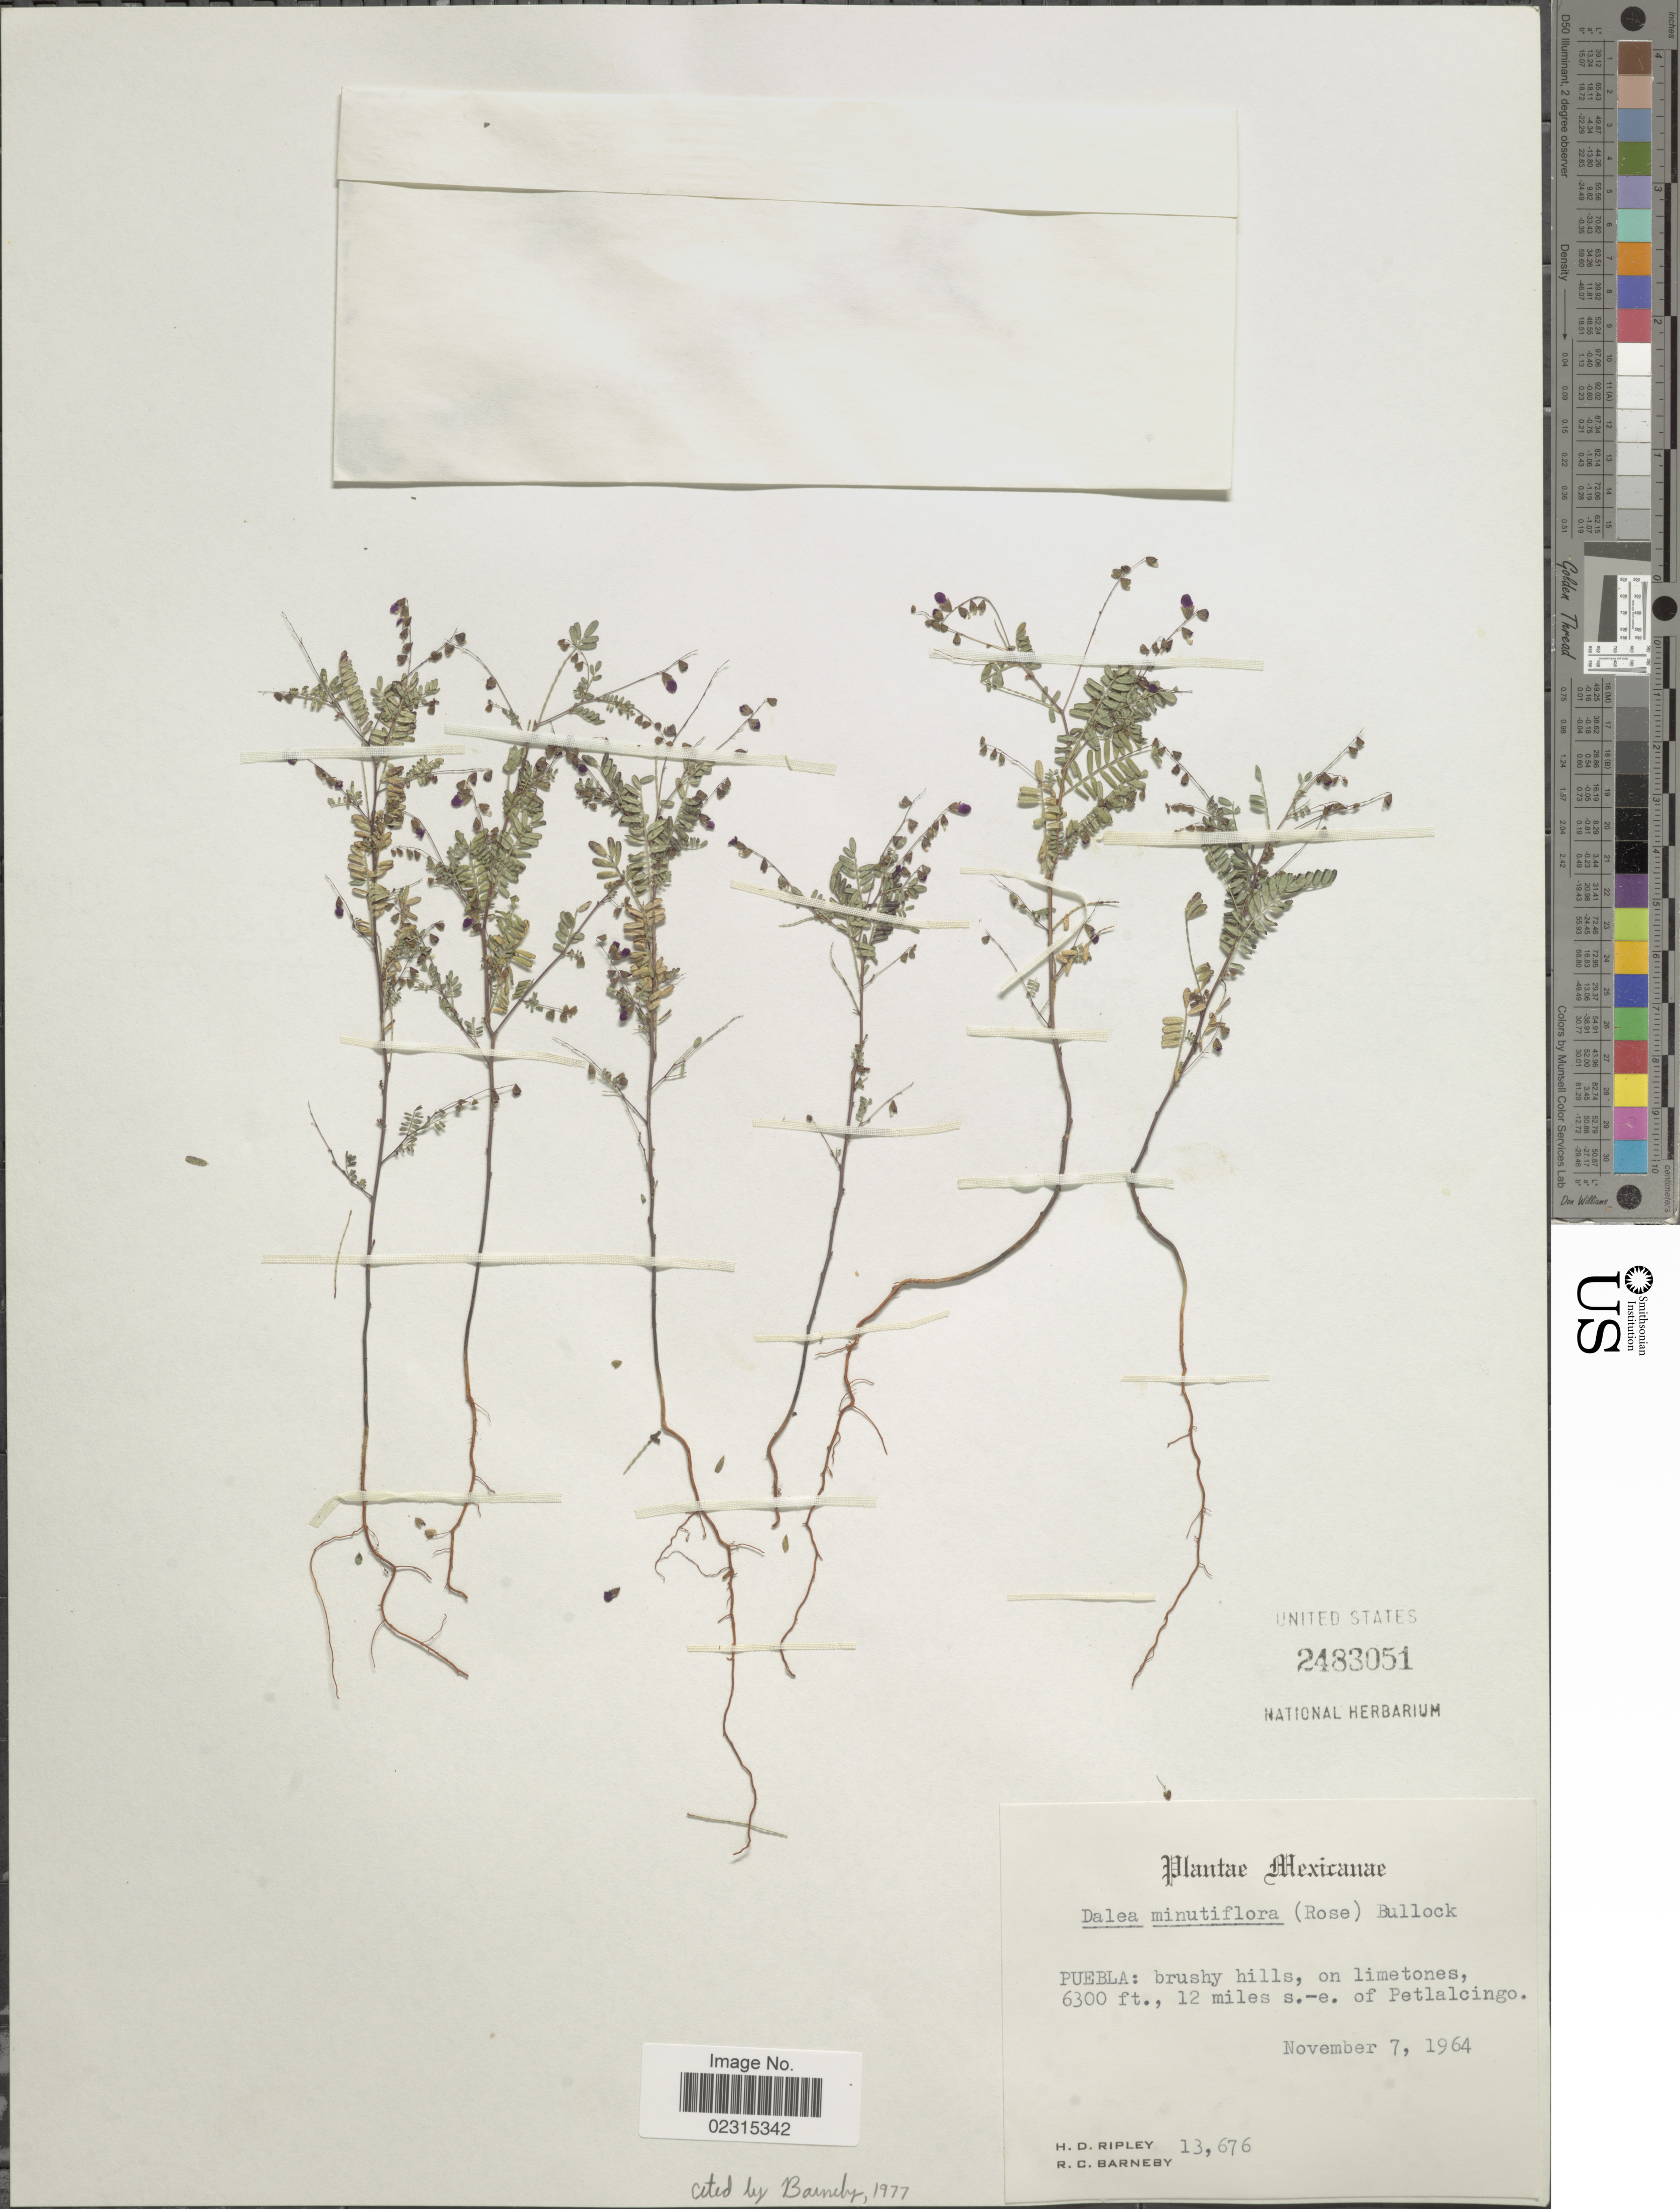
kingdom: Plantae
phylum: Tracheophyta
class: Magnoliopsida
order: Fabales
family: Fabaceae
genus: Marina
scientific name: Marina minutiflora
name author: (Rose) Barneby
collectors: H. Ripley & R. C. Barneby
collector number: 13676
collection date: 1964-11-07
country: Mexico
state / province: Puebla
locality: Brushy hills, on limestones., 12 miles s.-e. of Petlalcingo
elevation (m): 1920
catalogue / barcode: US 2483051